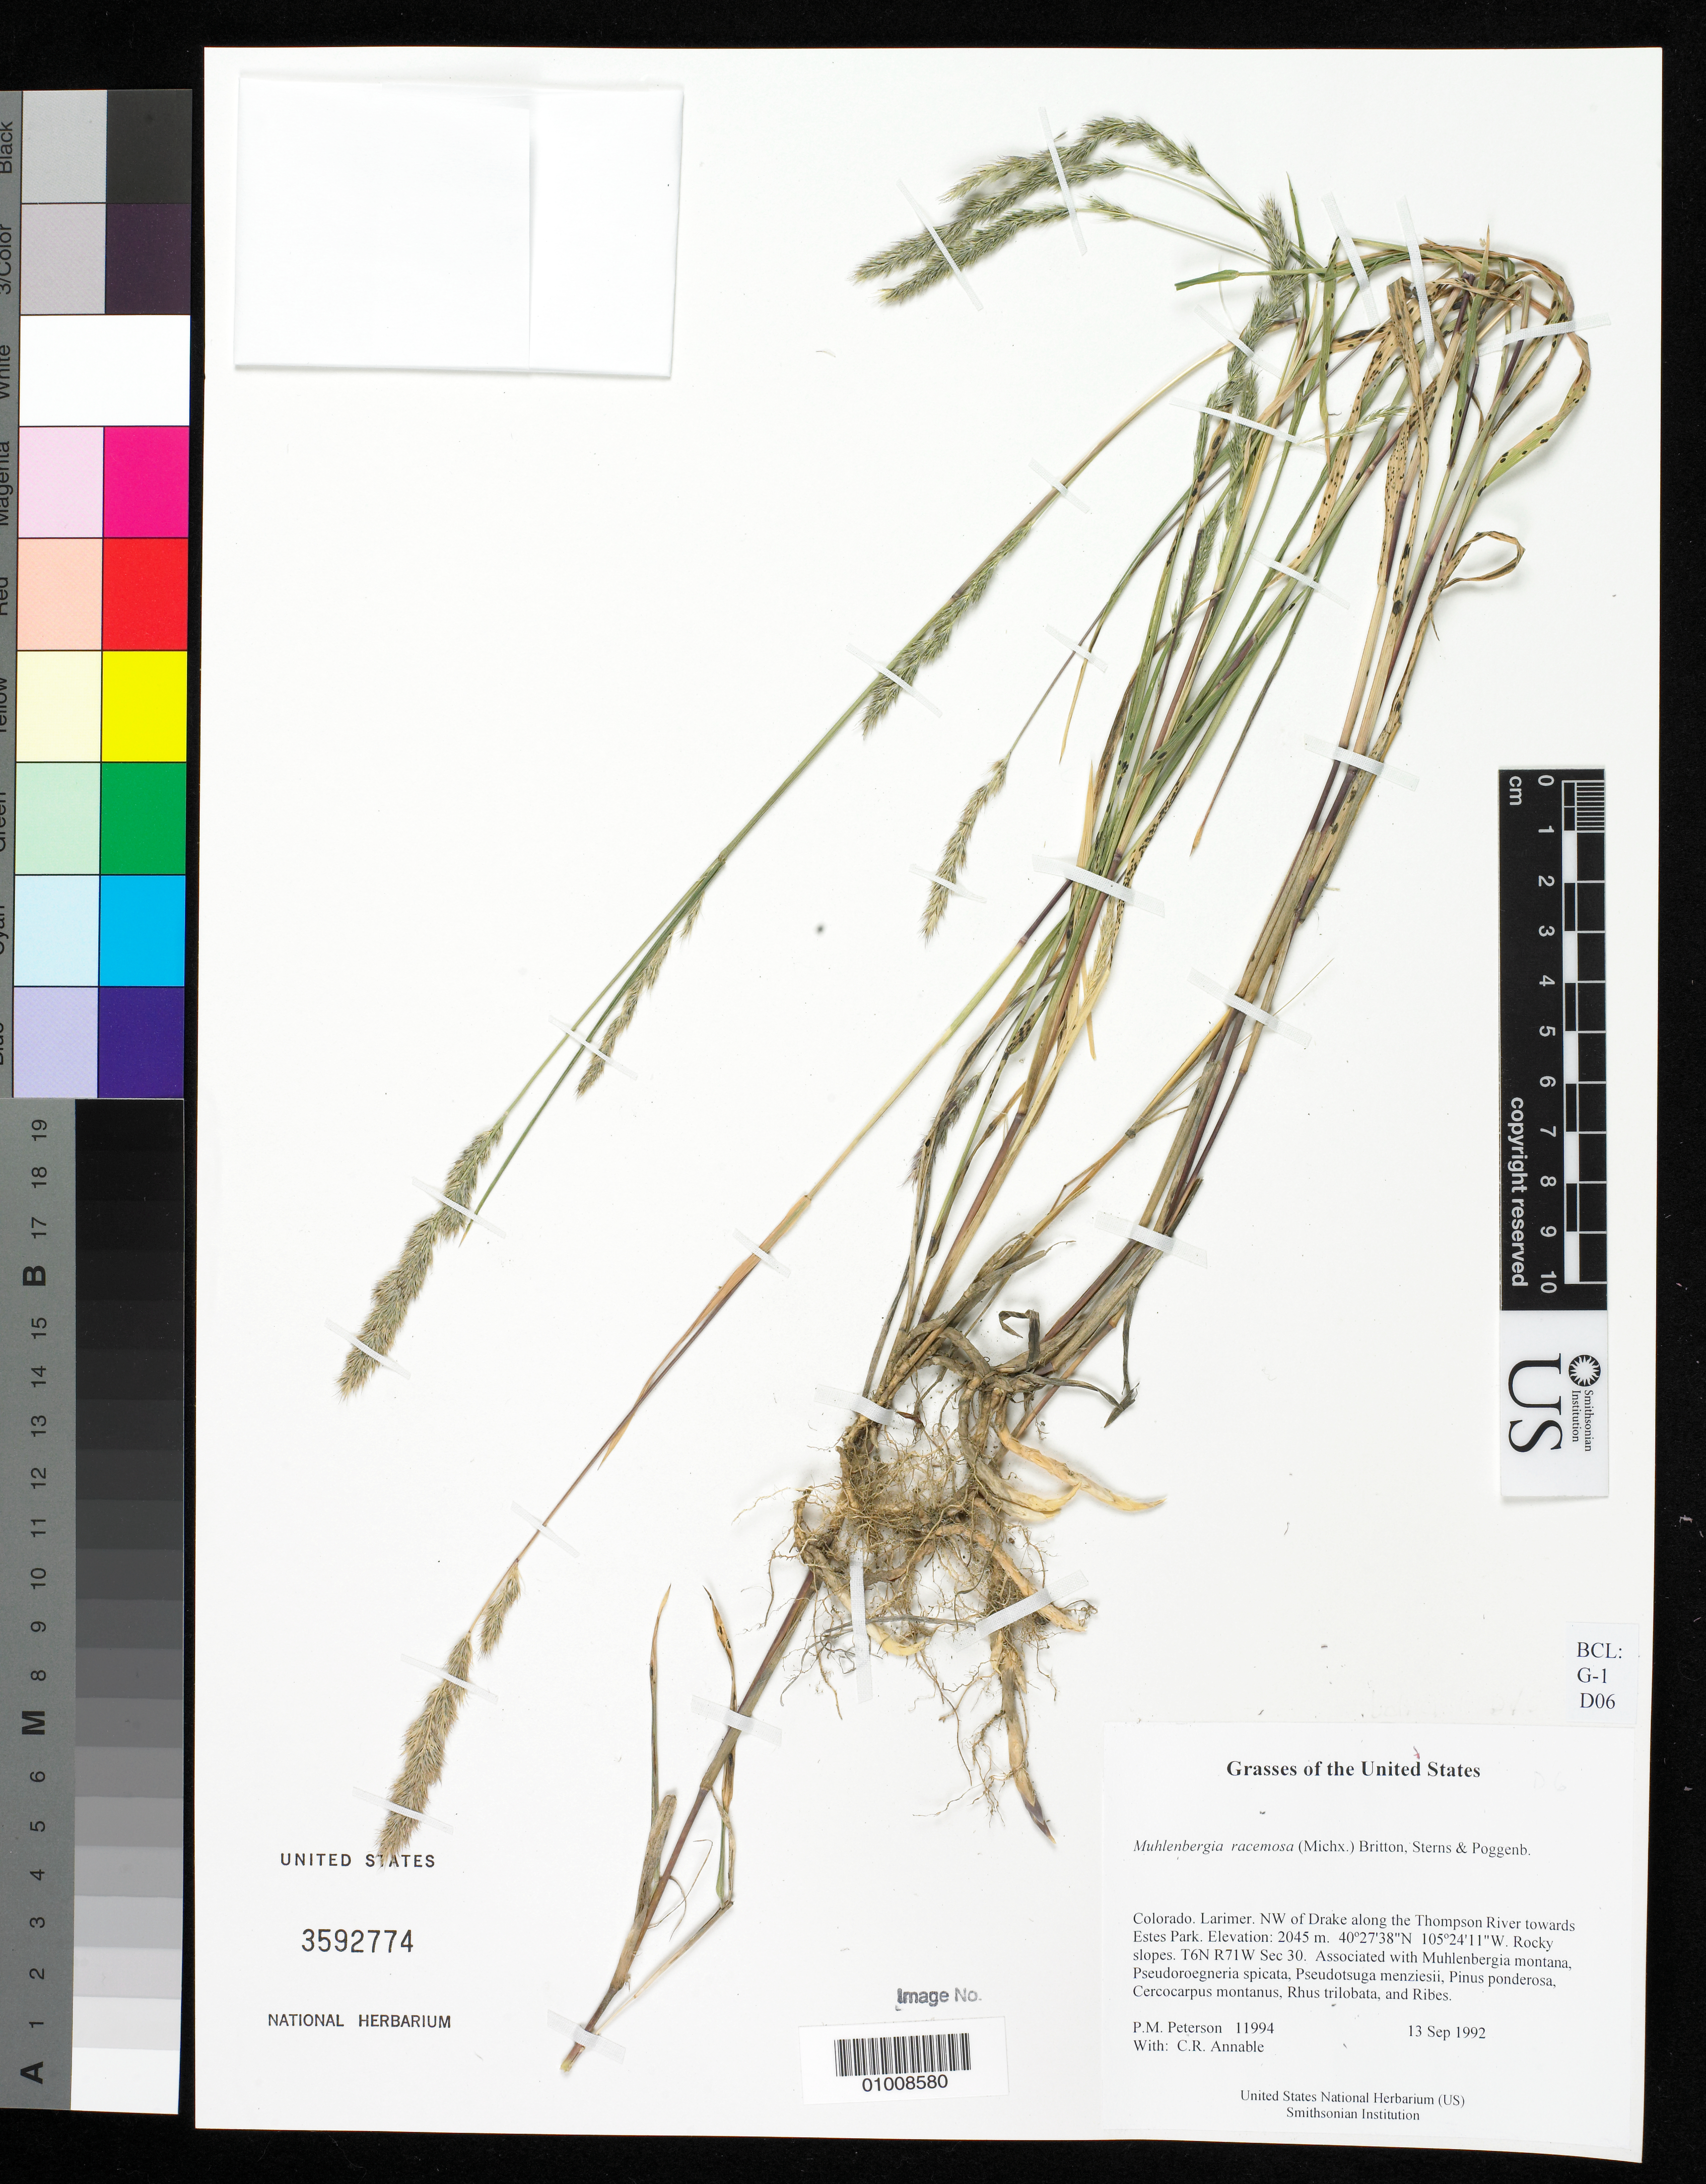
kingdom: Plantae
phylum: Tracheophyta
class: Liliopsida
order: Poales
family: Poaceae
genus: Muhlenbergia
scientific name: Muhlenbergia racemosa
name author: (Michx.) Britton et al.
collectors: P. M. Peterson & C. R. Annable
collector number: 11994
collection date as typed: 13 Sep 1992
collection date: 1992-09-13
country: United States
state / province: Colorado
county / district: Larimer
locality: NW of Drake along the Thompson River towards Estes Park.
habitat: Rocky slopes.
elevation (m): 2045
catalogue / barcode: US 3592774